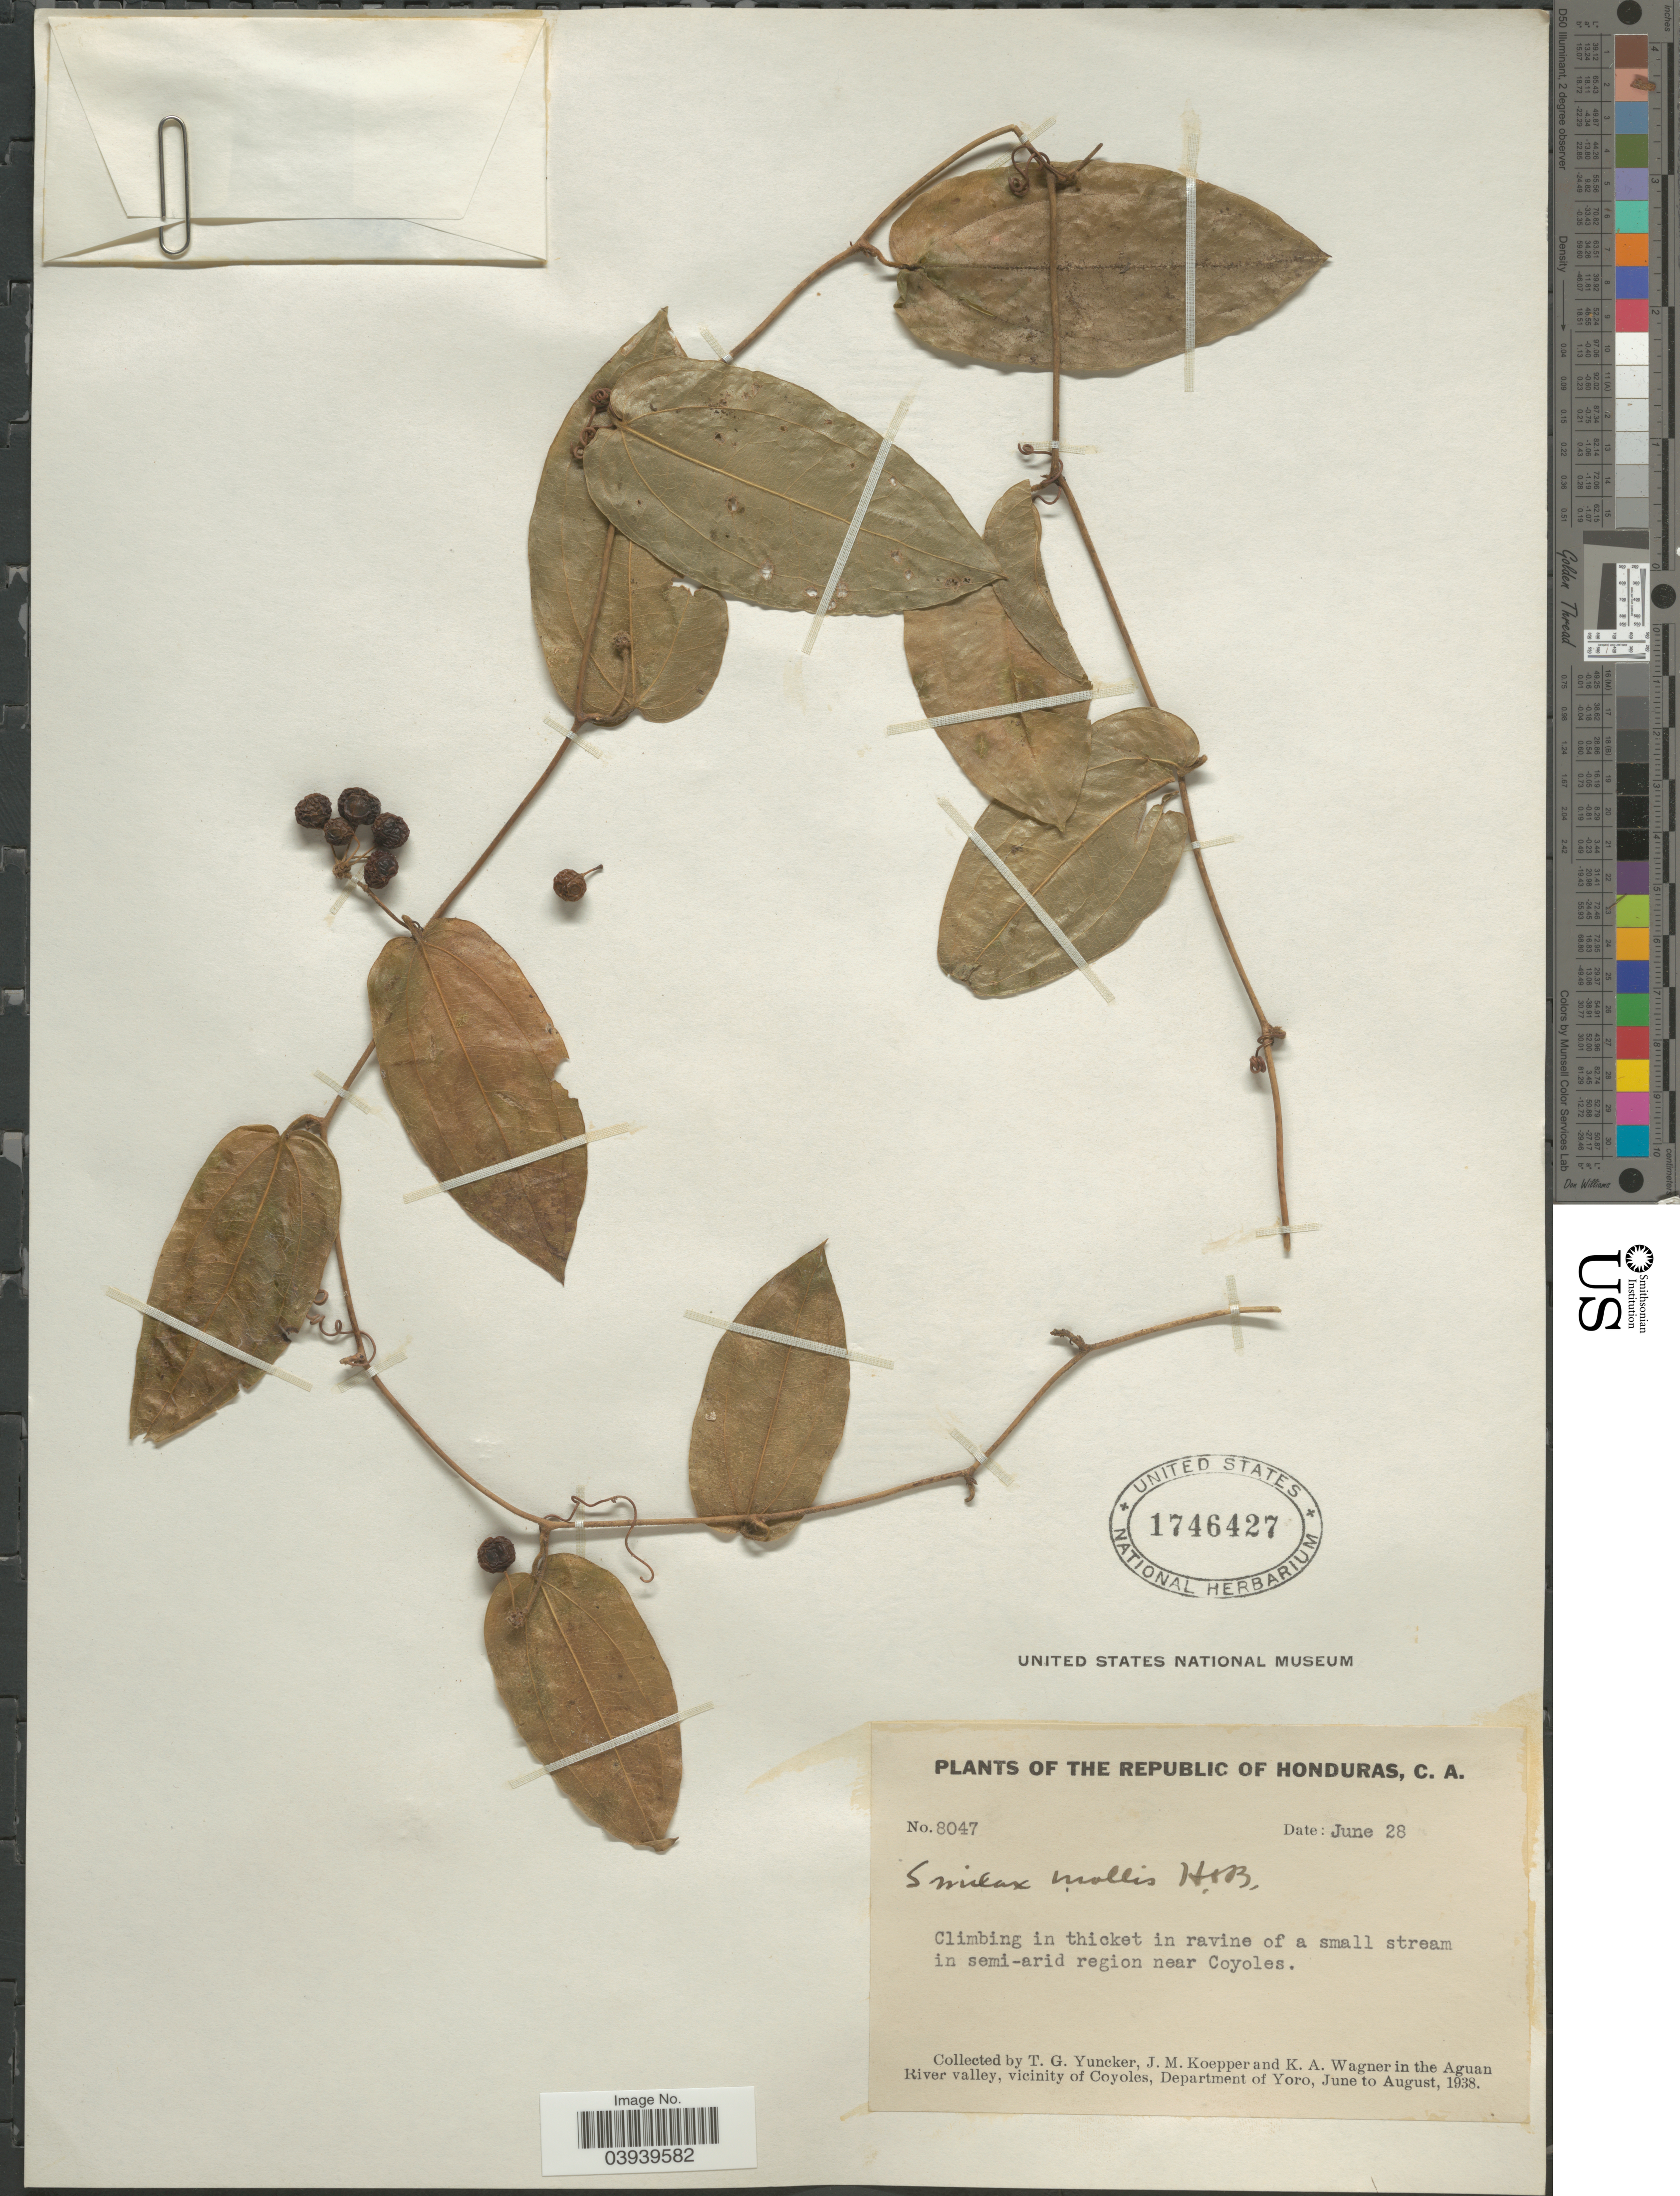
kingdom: Plantae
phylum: Tracheophyta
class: Liliopsida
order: Liliales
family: Smilacaceae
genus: Smilax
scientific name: Smilax mollis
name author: Humb. & Bonpl. ex Willd.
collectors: T. G. Yuncker, J. M. Koepper & K. A. Wagner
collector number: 8047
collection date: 1938-06-28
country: Honduras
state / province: Yoro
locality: Climbing in thicket in ravine of a small stream in semi-arid region near Coyoles. In the Aguan River valley, vicinity of Coyoles, Department of Yoro.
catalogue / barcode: US 1746427